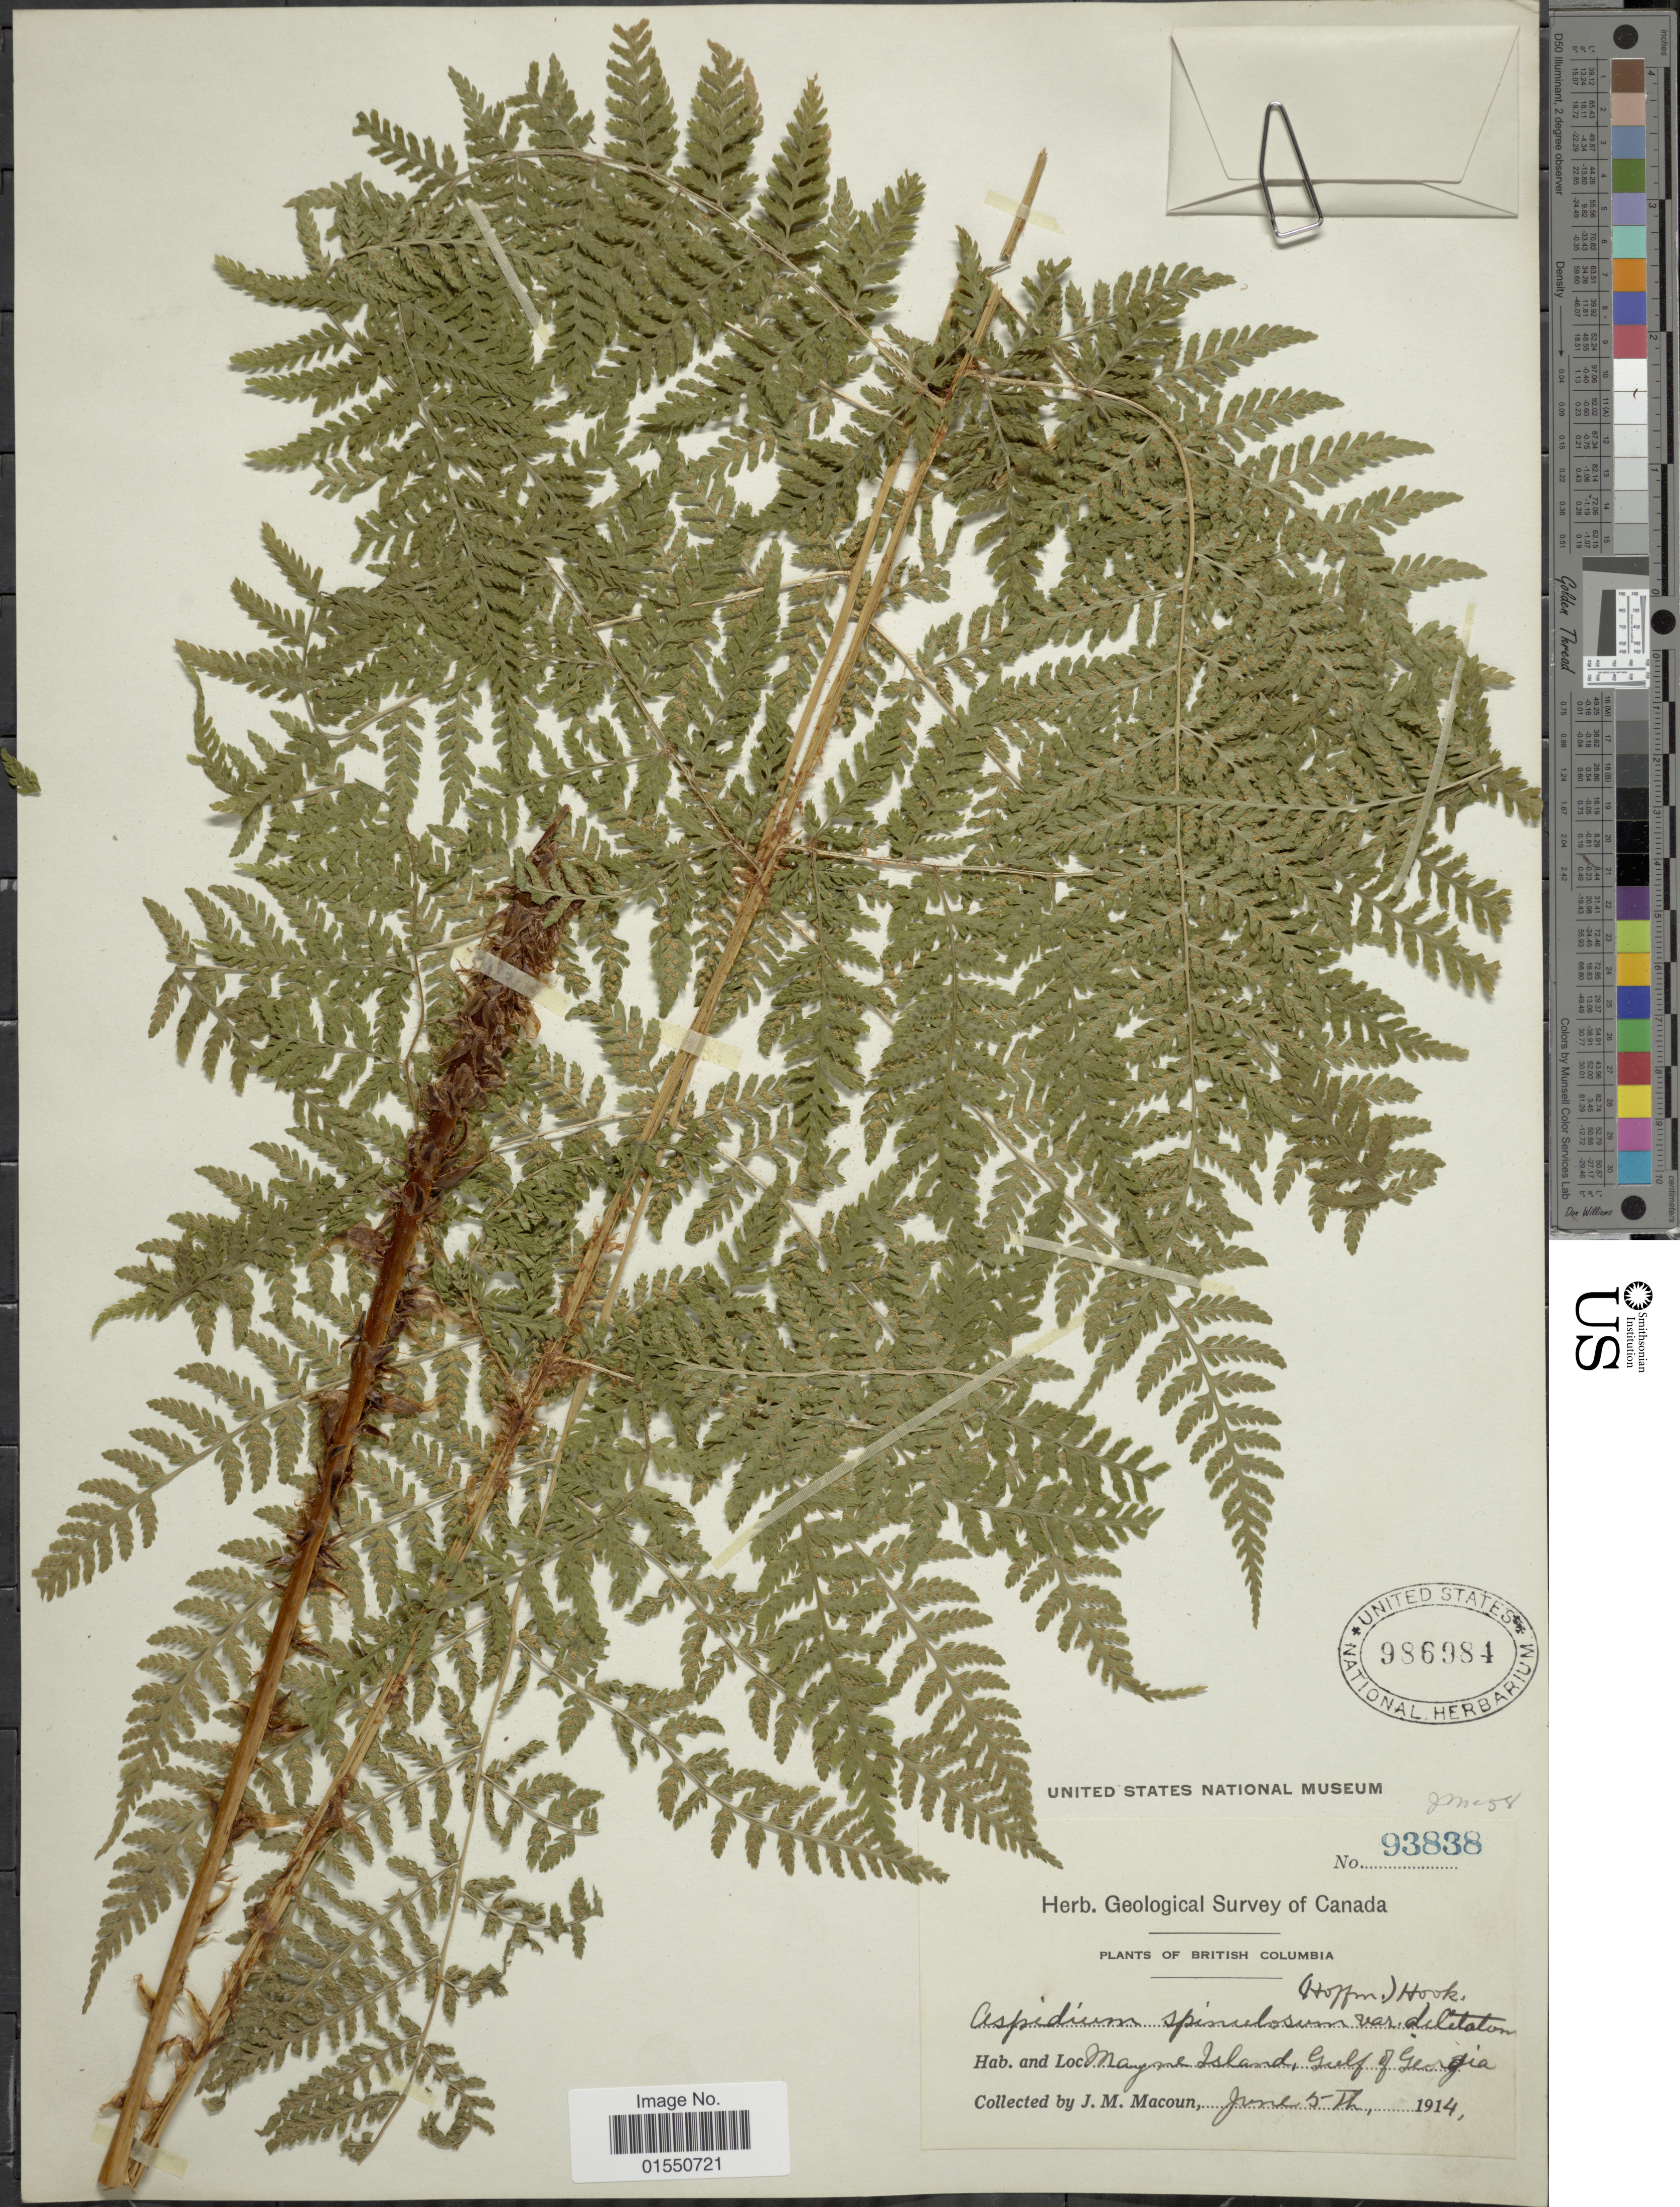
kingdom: Plantae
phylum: Tracheophyta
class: Polypodiopsida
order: Polypodiales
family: Dryopteridaceae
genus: Dryopteris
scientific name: Dryopteris expansa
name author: (C. Presl) Fraser-Jenk. & Jermy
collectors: J. M. Macoun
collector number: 93838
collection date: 1914-06-05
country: Canada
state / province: British Columbia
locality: Mayne Island, Gulf of Georgia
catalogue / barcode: US 986984